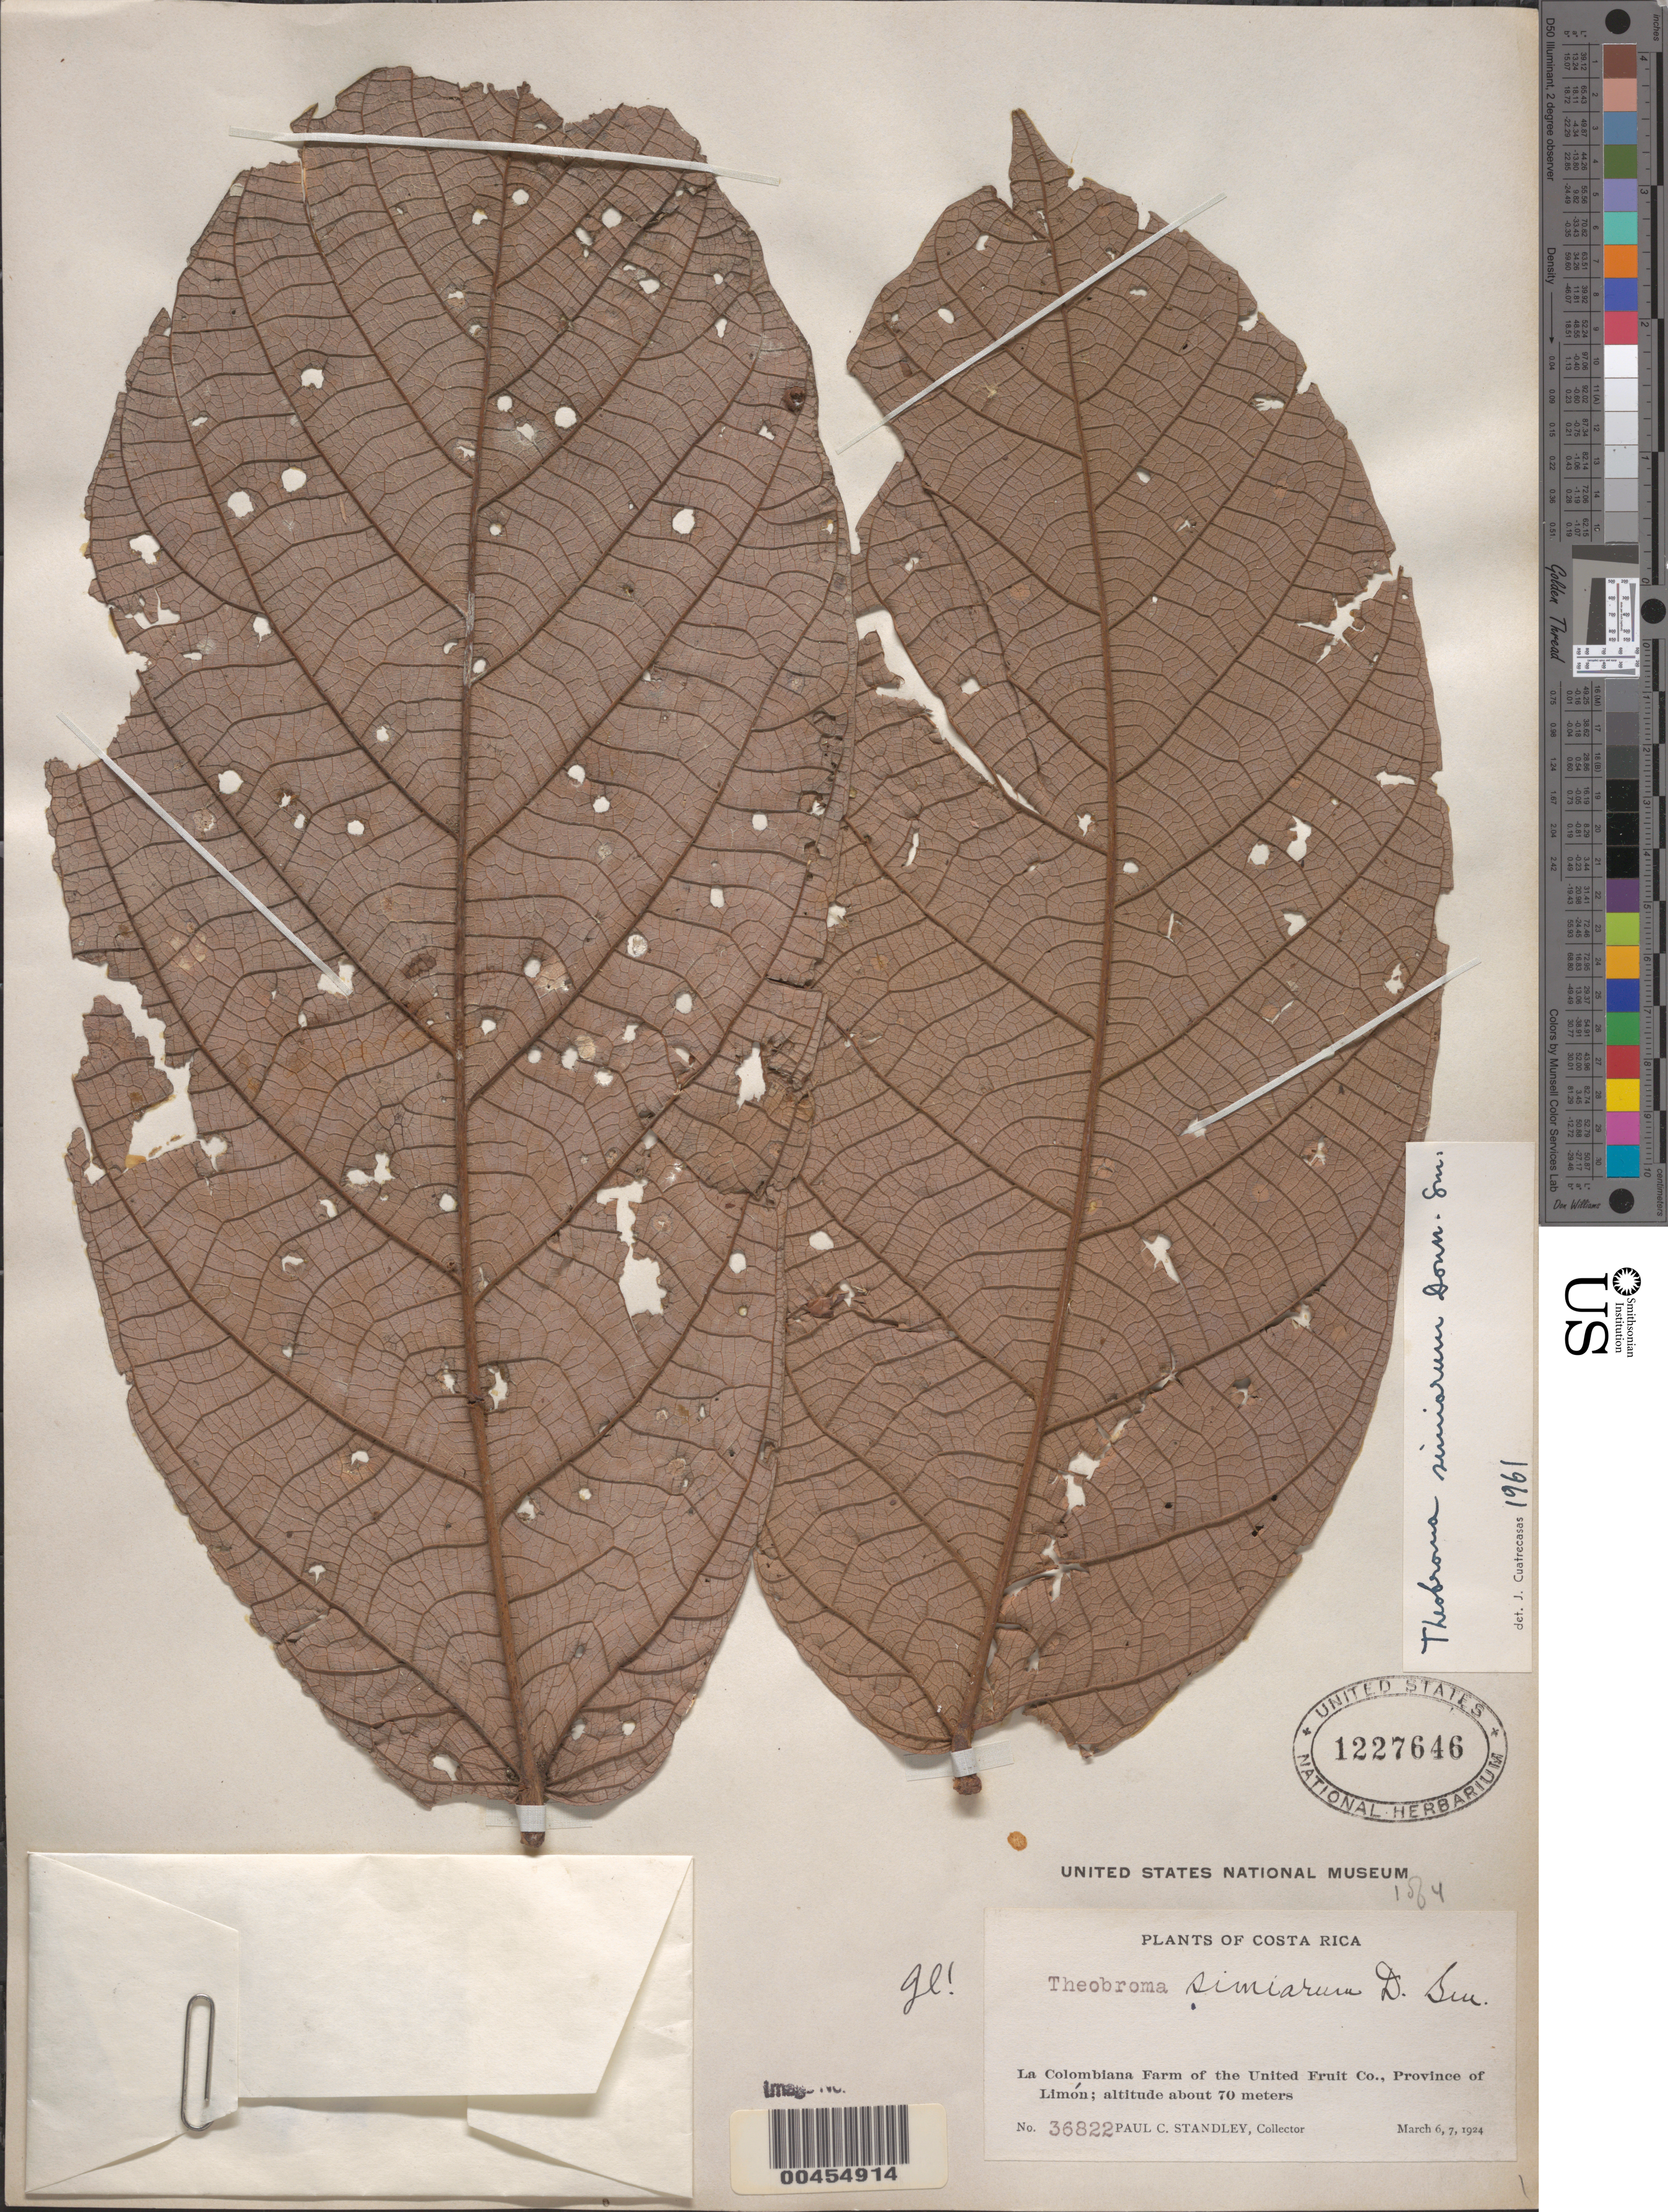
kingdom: Plantae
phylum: Tracheophyta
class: Magnoliopsida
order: Malvales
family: Malvaceae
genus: Theobroma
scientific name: Theobroma simiarum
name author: Donn. Sm.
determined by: Cuatrecasas, J.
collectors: P. C. Standley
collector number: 36822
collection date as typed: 06 Mar 1924 to 07 Mar 1924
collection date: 1924-03-06/1924-03-07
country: Costa Rica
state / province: Limón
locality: La Colombiana Farm of the United Fruit Co.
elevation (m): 70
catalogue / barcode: US 1227646